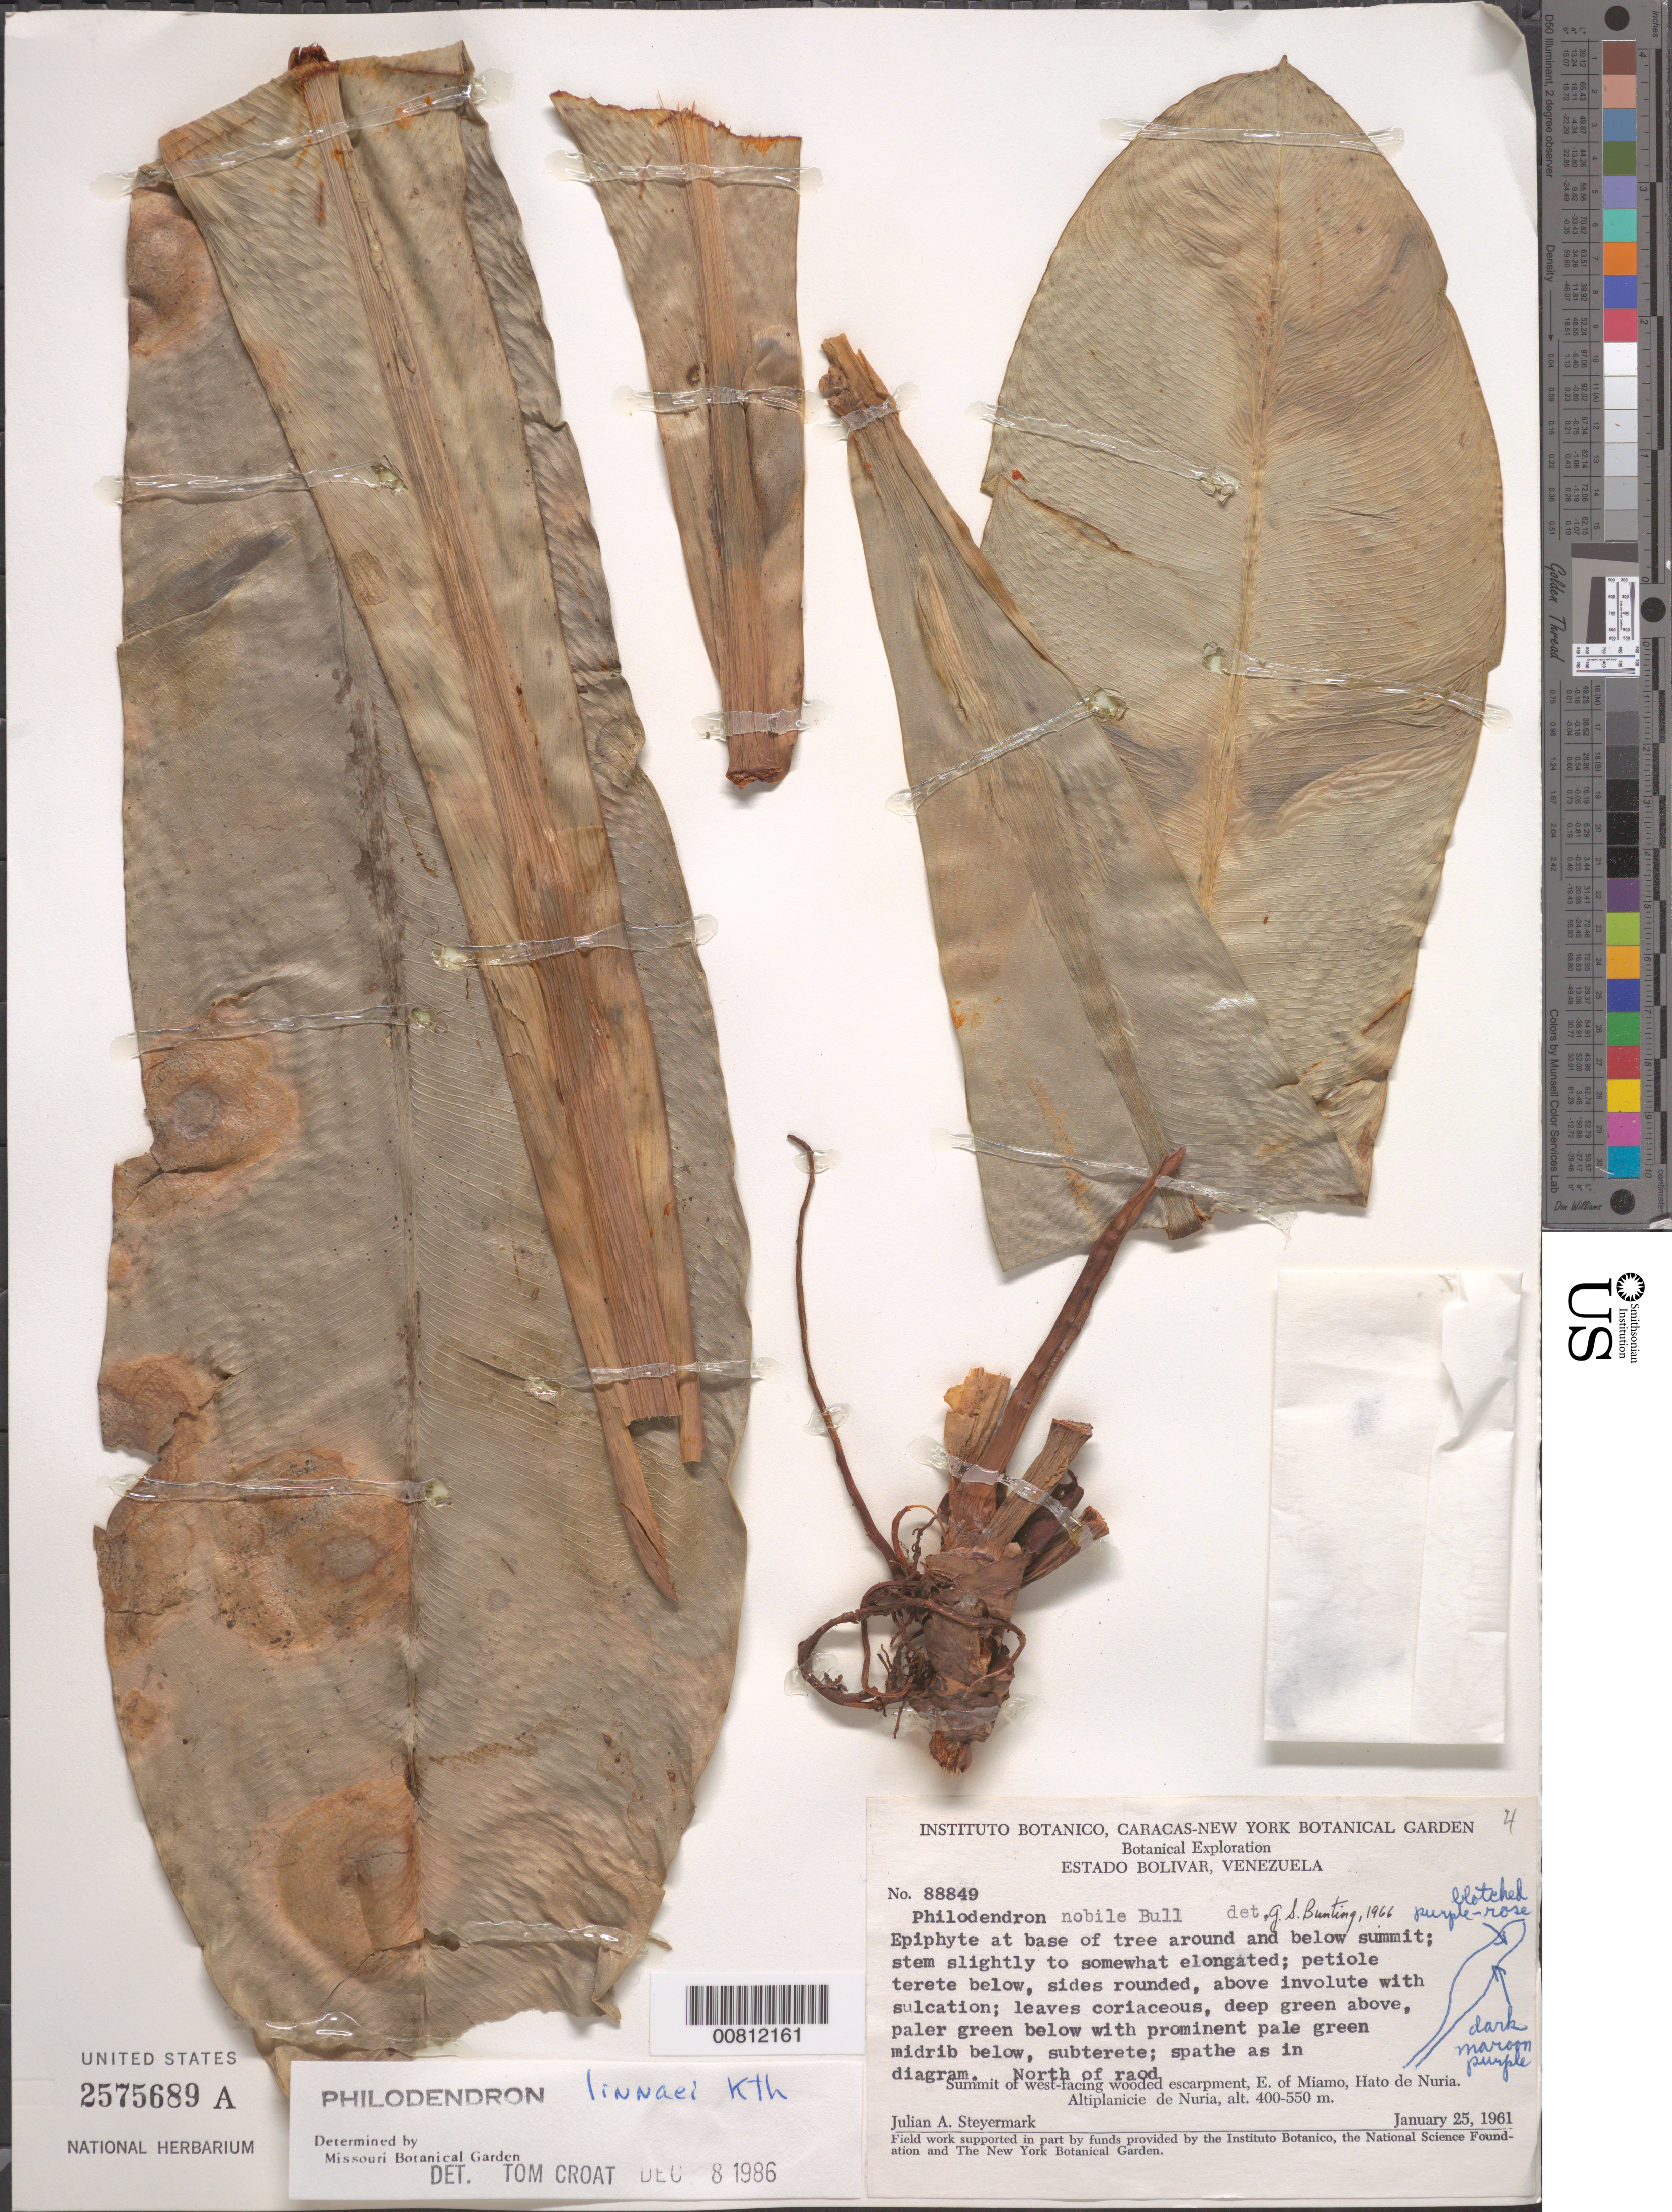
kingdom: Plantae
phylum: Tracheophyta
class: Liliopsida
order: Alismatales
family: Araceae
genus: Philodendron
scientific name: Philodendron linnaei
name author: Kunth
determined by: Croat, Thomas B., Missouri Botanical Garden (MO)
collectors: J. Steyermark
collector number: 88849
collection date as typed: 25-Jan-61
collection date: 1961-01-25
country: Venezuela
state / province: Bolívar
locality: Altiplanicie de Nuria; Hato de Nuria; E of Miamo, north of road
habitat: North of road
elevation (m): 400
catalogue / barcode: US 2575689A